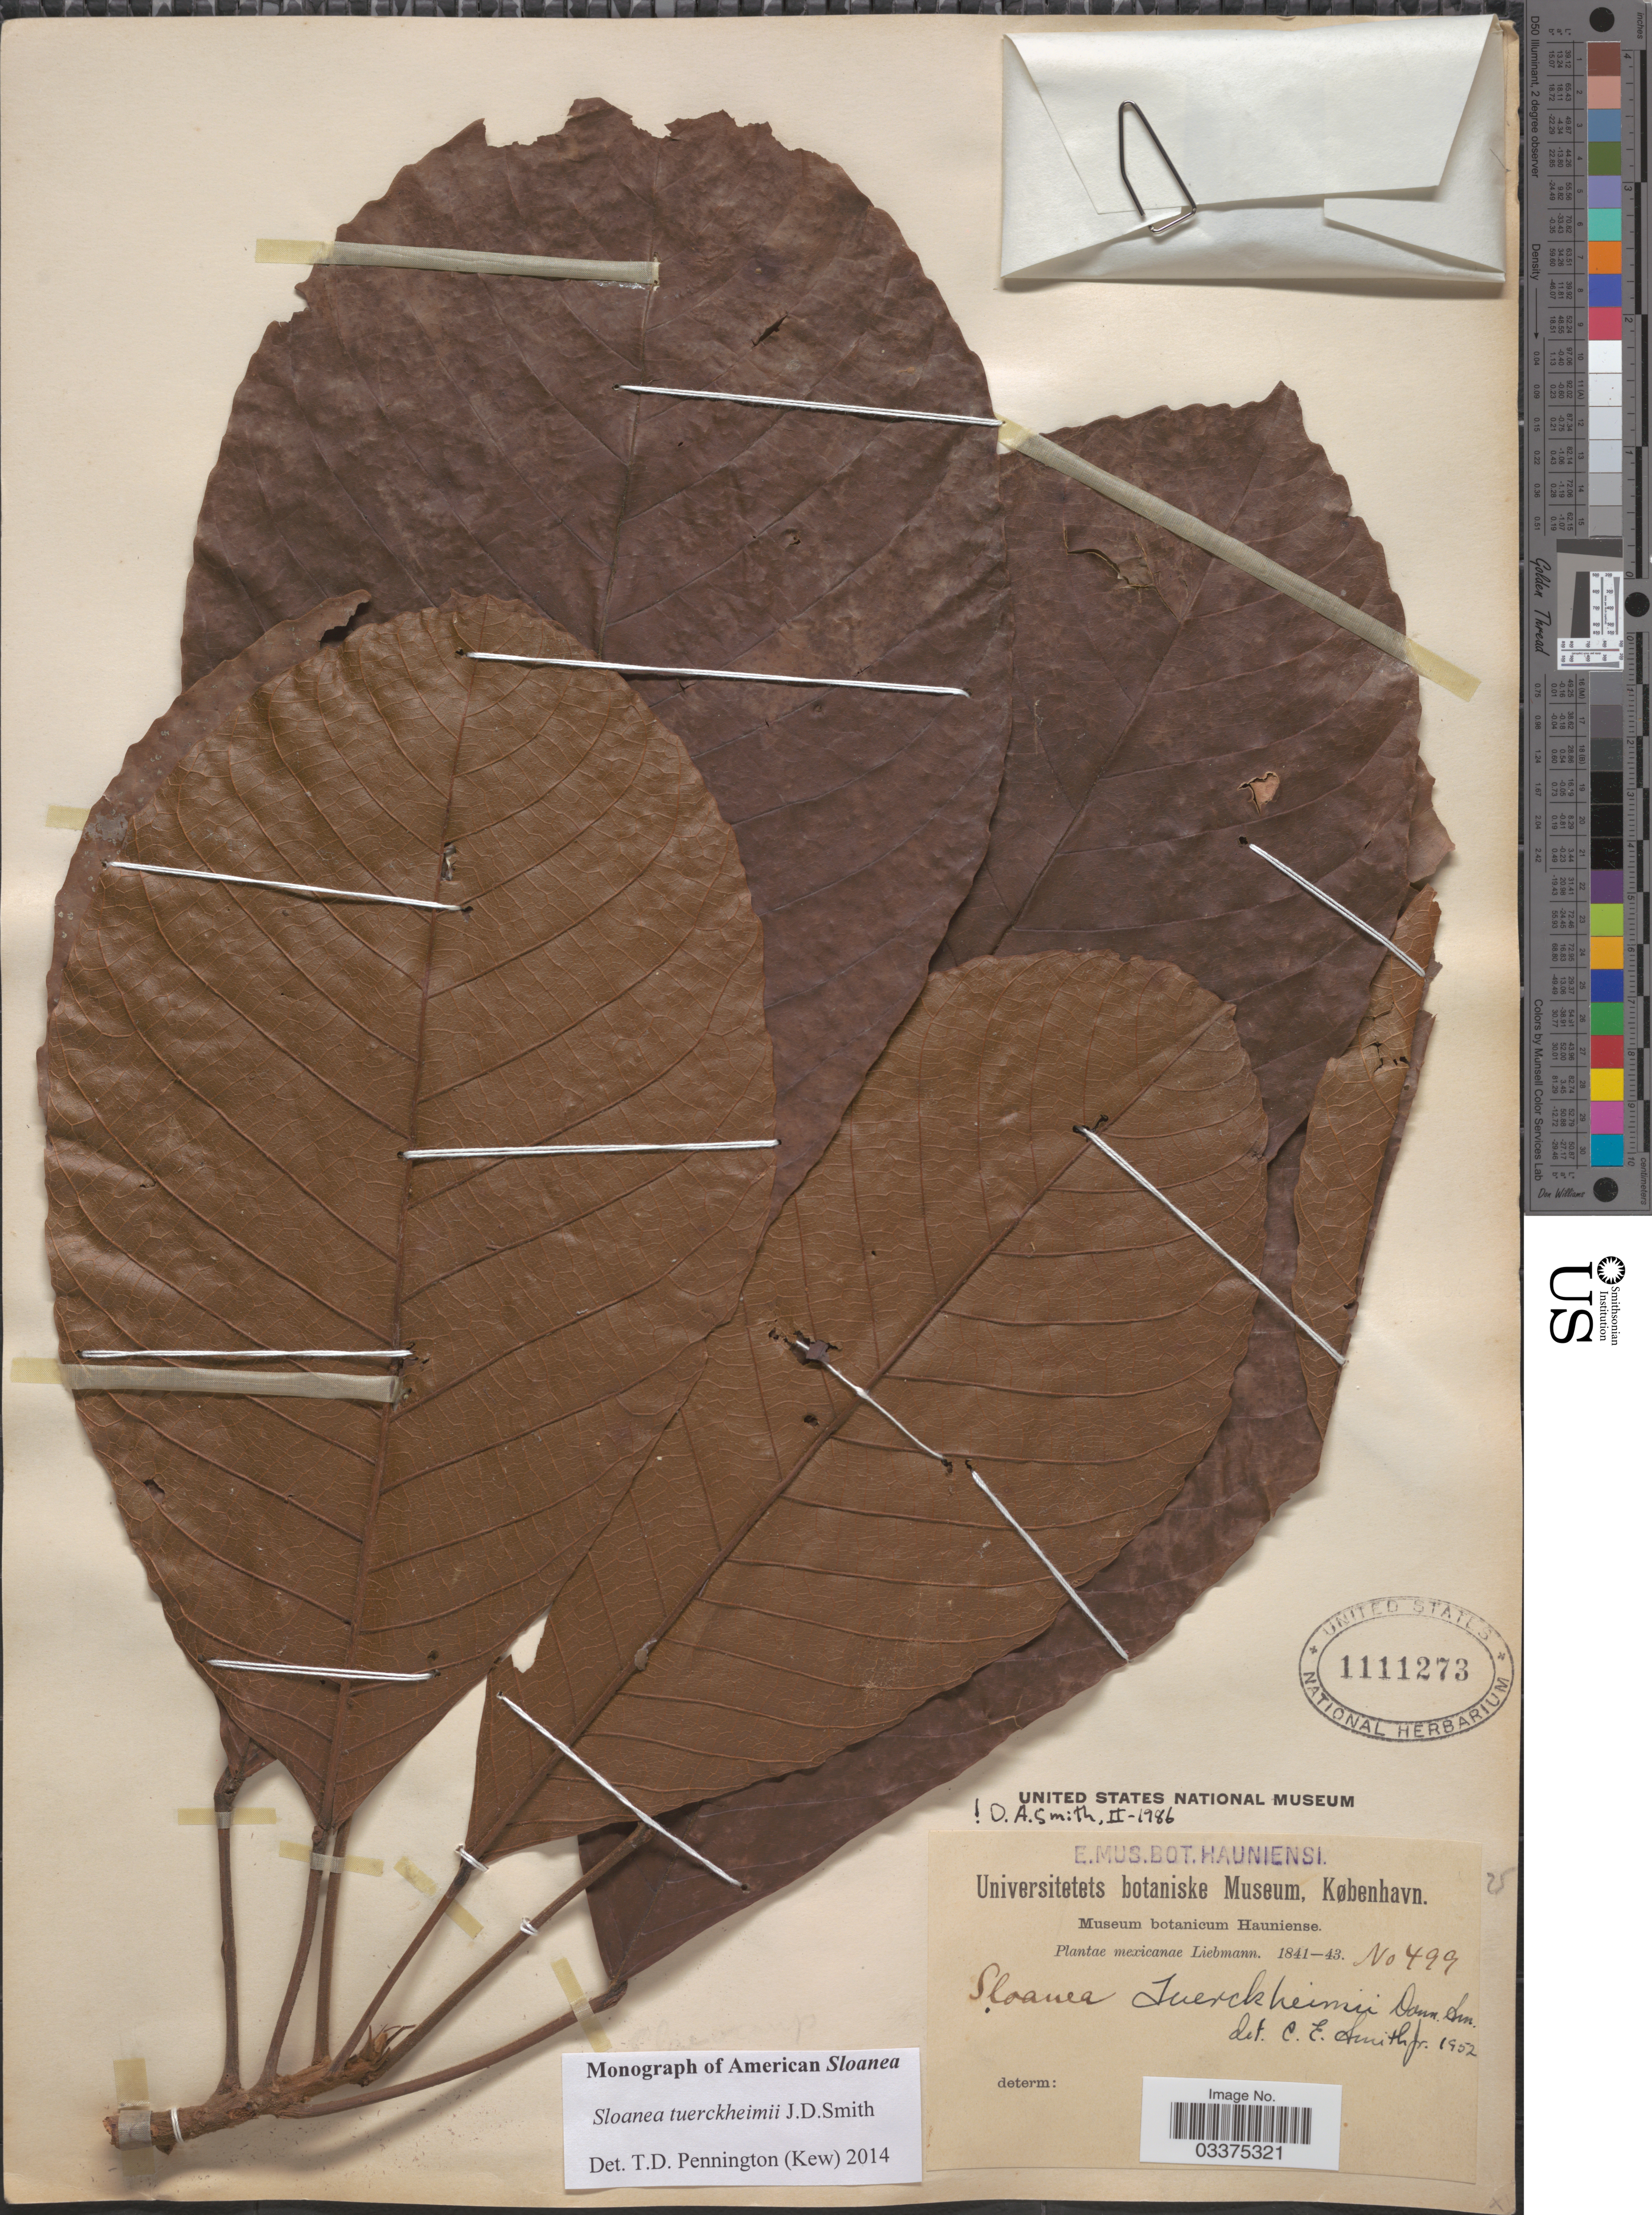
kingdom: Plantae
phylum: Tracheophyta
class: Magnoliopsida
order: Oxalidales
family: Elaeocarpaceae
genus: Sloanea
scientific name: Sloanea tuerckheimii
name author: Donn. Sm.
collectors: Liebmann, --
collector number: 499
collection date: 1841/1843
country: Mexico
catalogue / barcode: US 1111273